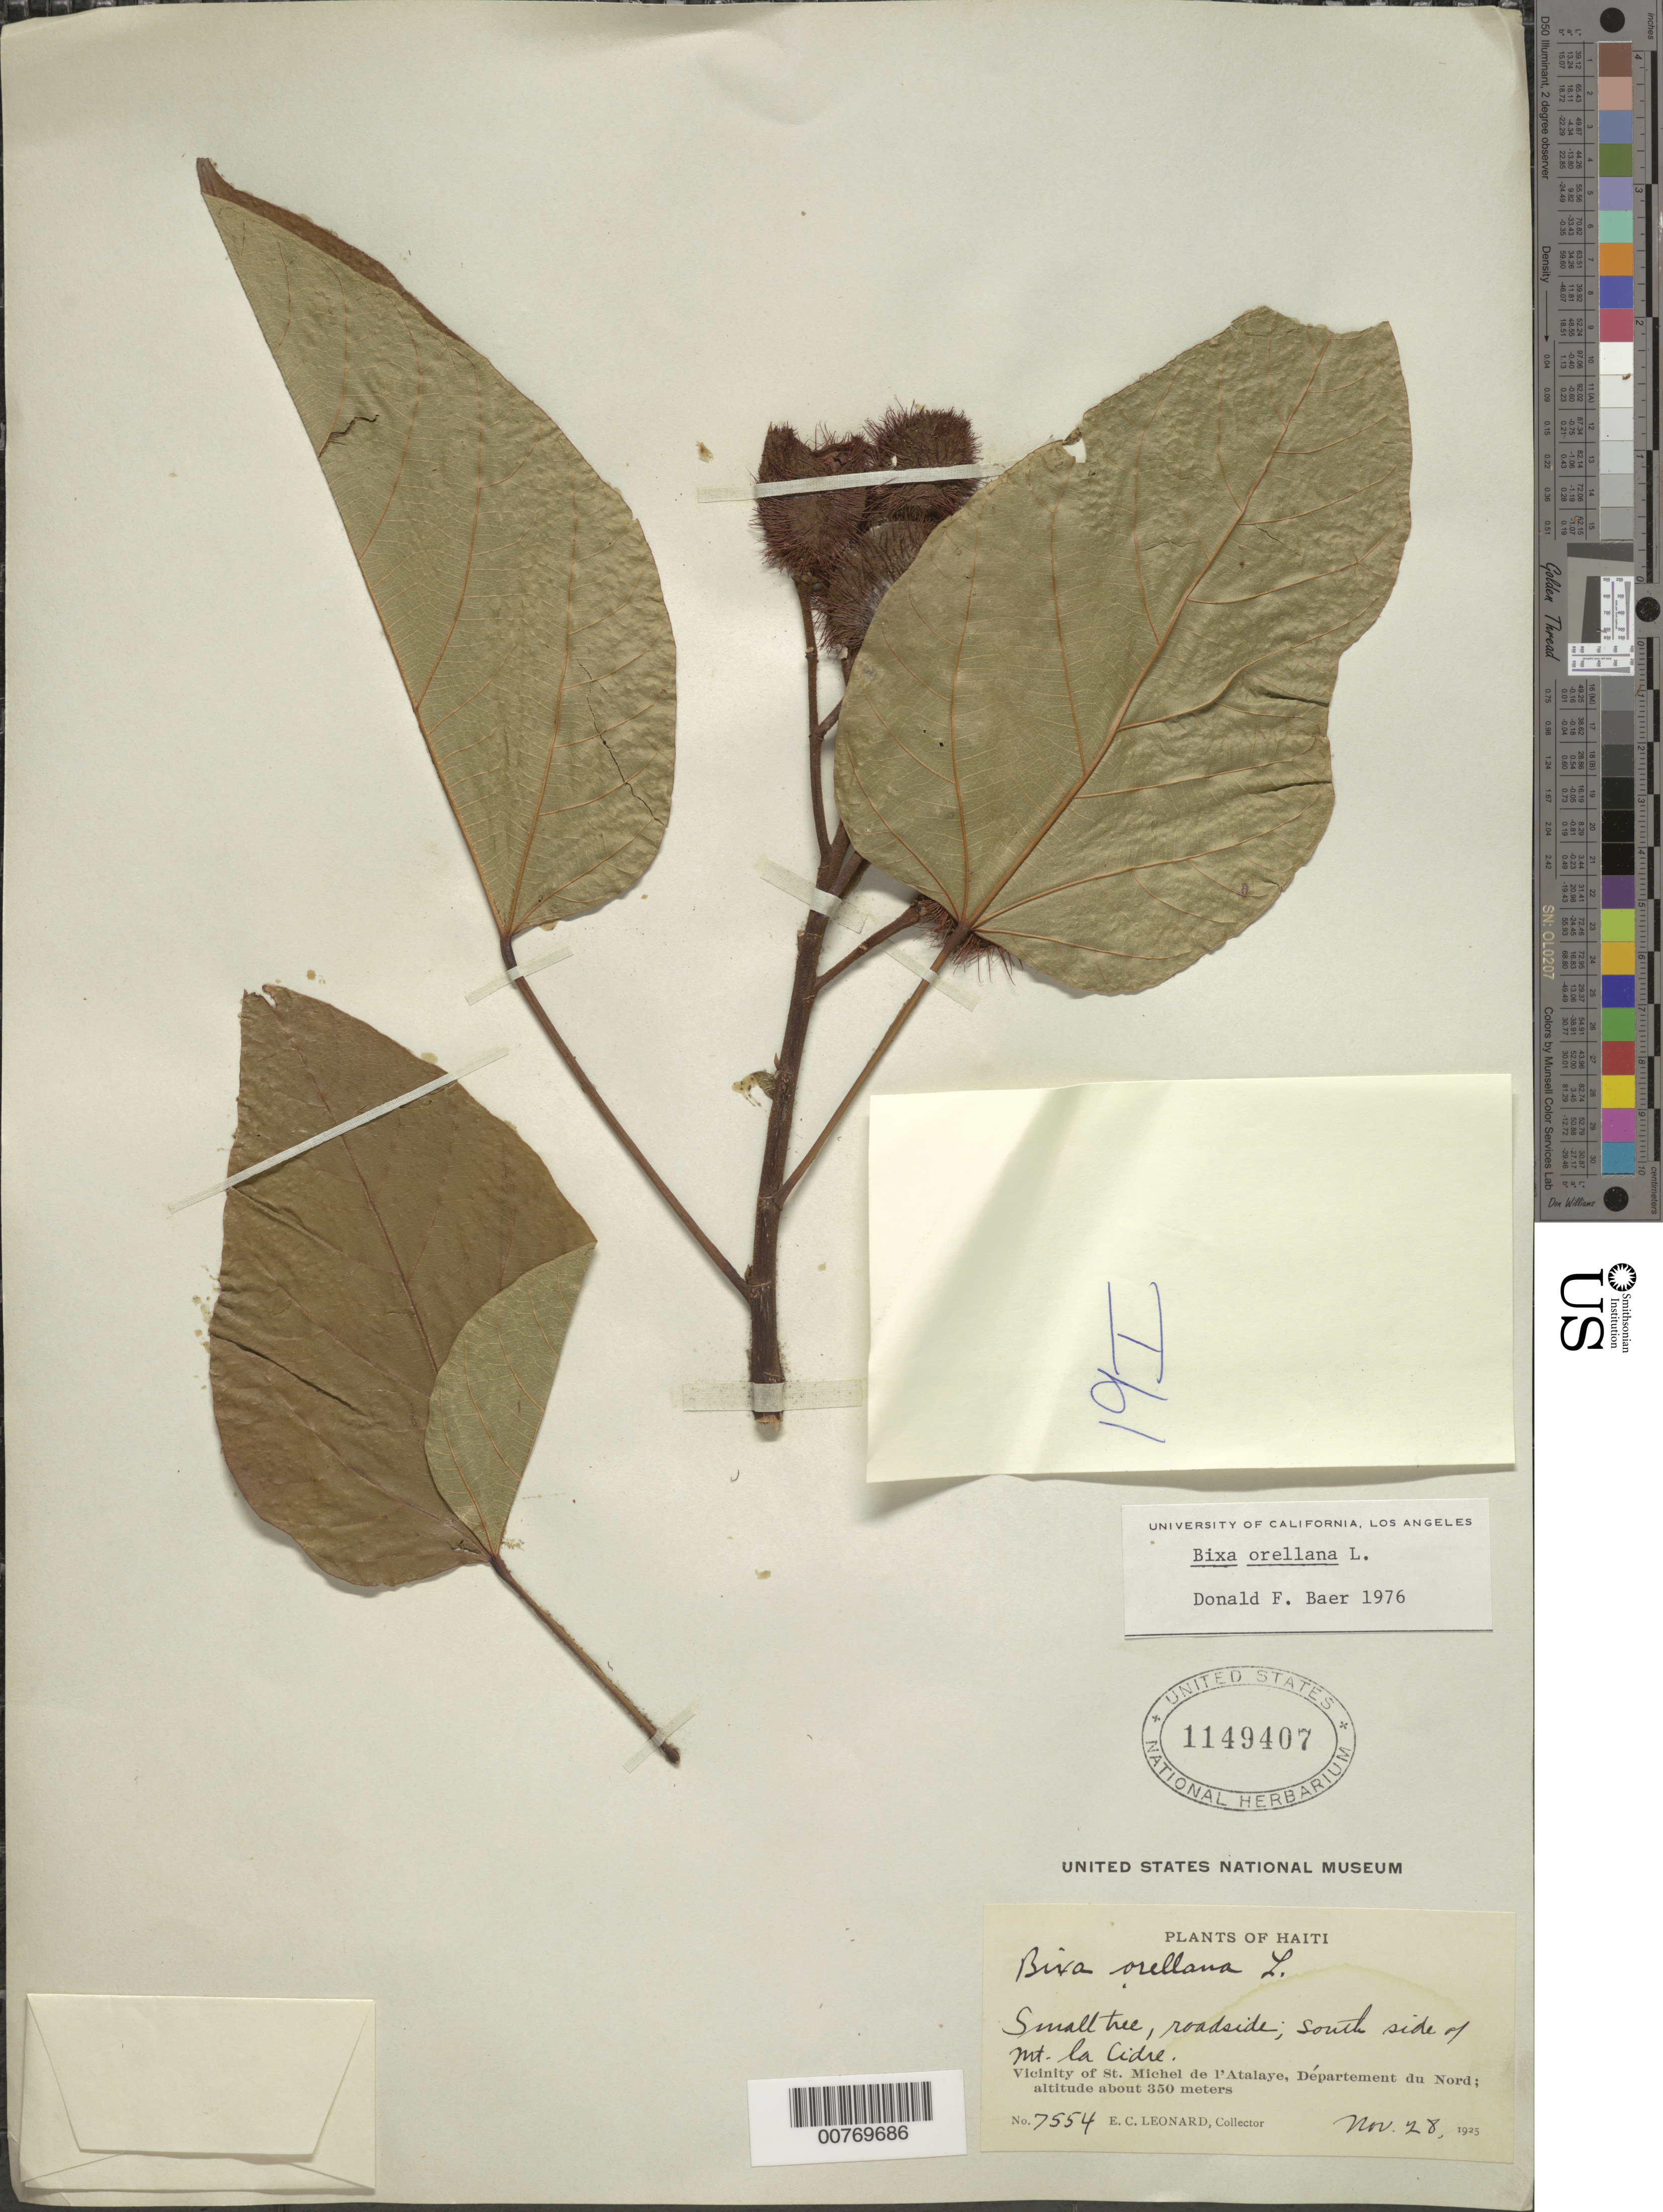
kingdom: Plantae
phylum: Tracheophyta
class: Magnoliopsida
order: Malvales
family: Bixaceae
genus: Bixa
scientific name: Bixa orellana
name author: L.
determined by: Baer, D. F.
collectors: E. C. Leonard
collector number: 7554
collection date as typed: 28 Nov 1925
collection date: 1925-11-28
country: Haiti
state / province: Nord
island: Hispaniola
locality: Vicinity of St. Michel de l'Atalaye, Department du Nord.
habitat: Roadside; south side of Mt. la Cidre.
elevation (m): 350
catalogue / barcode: US 1149407